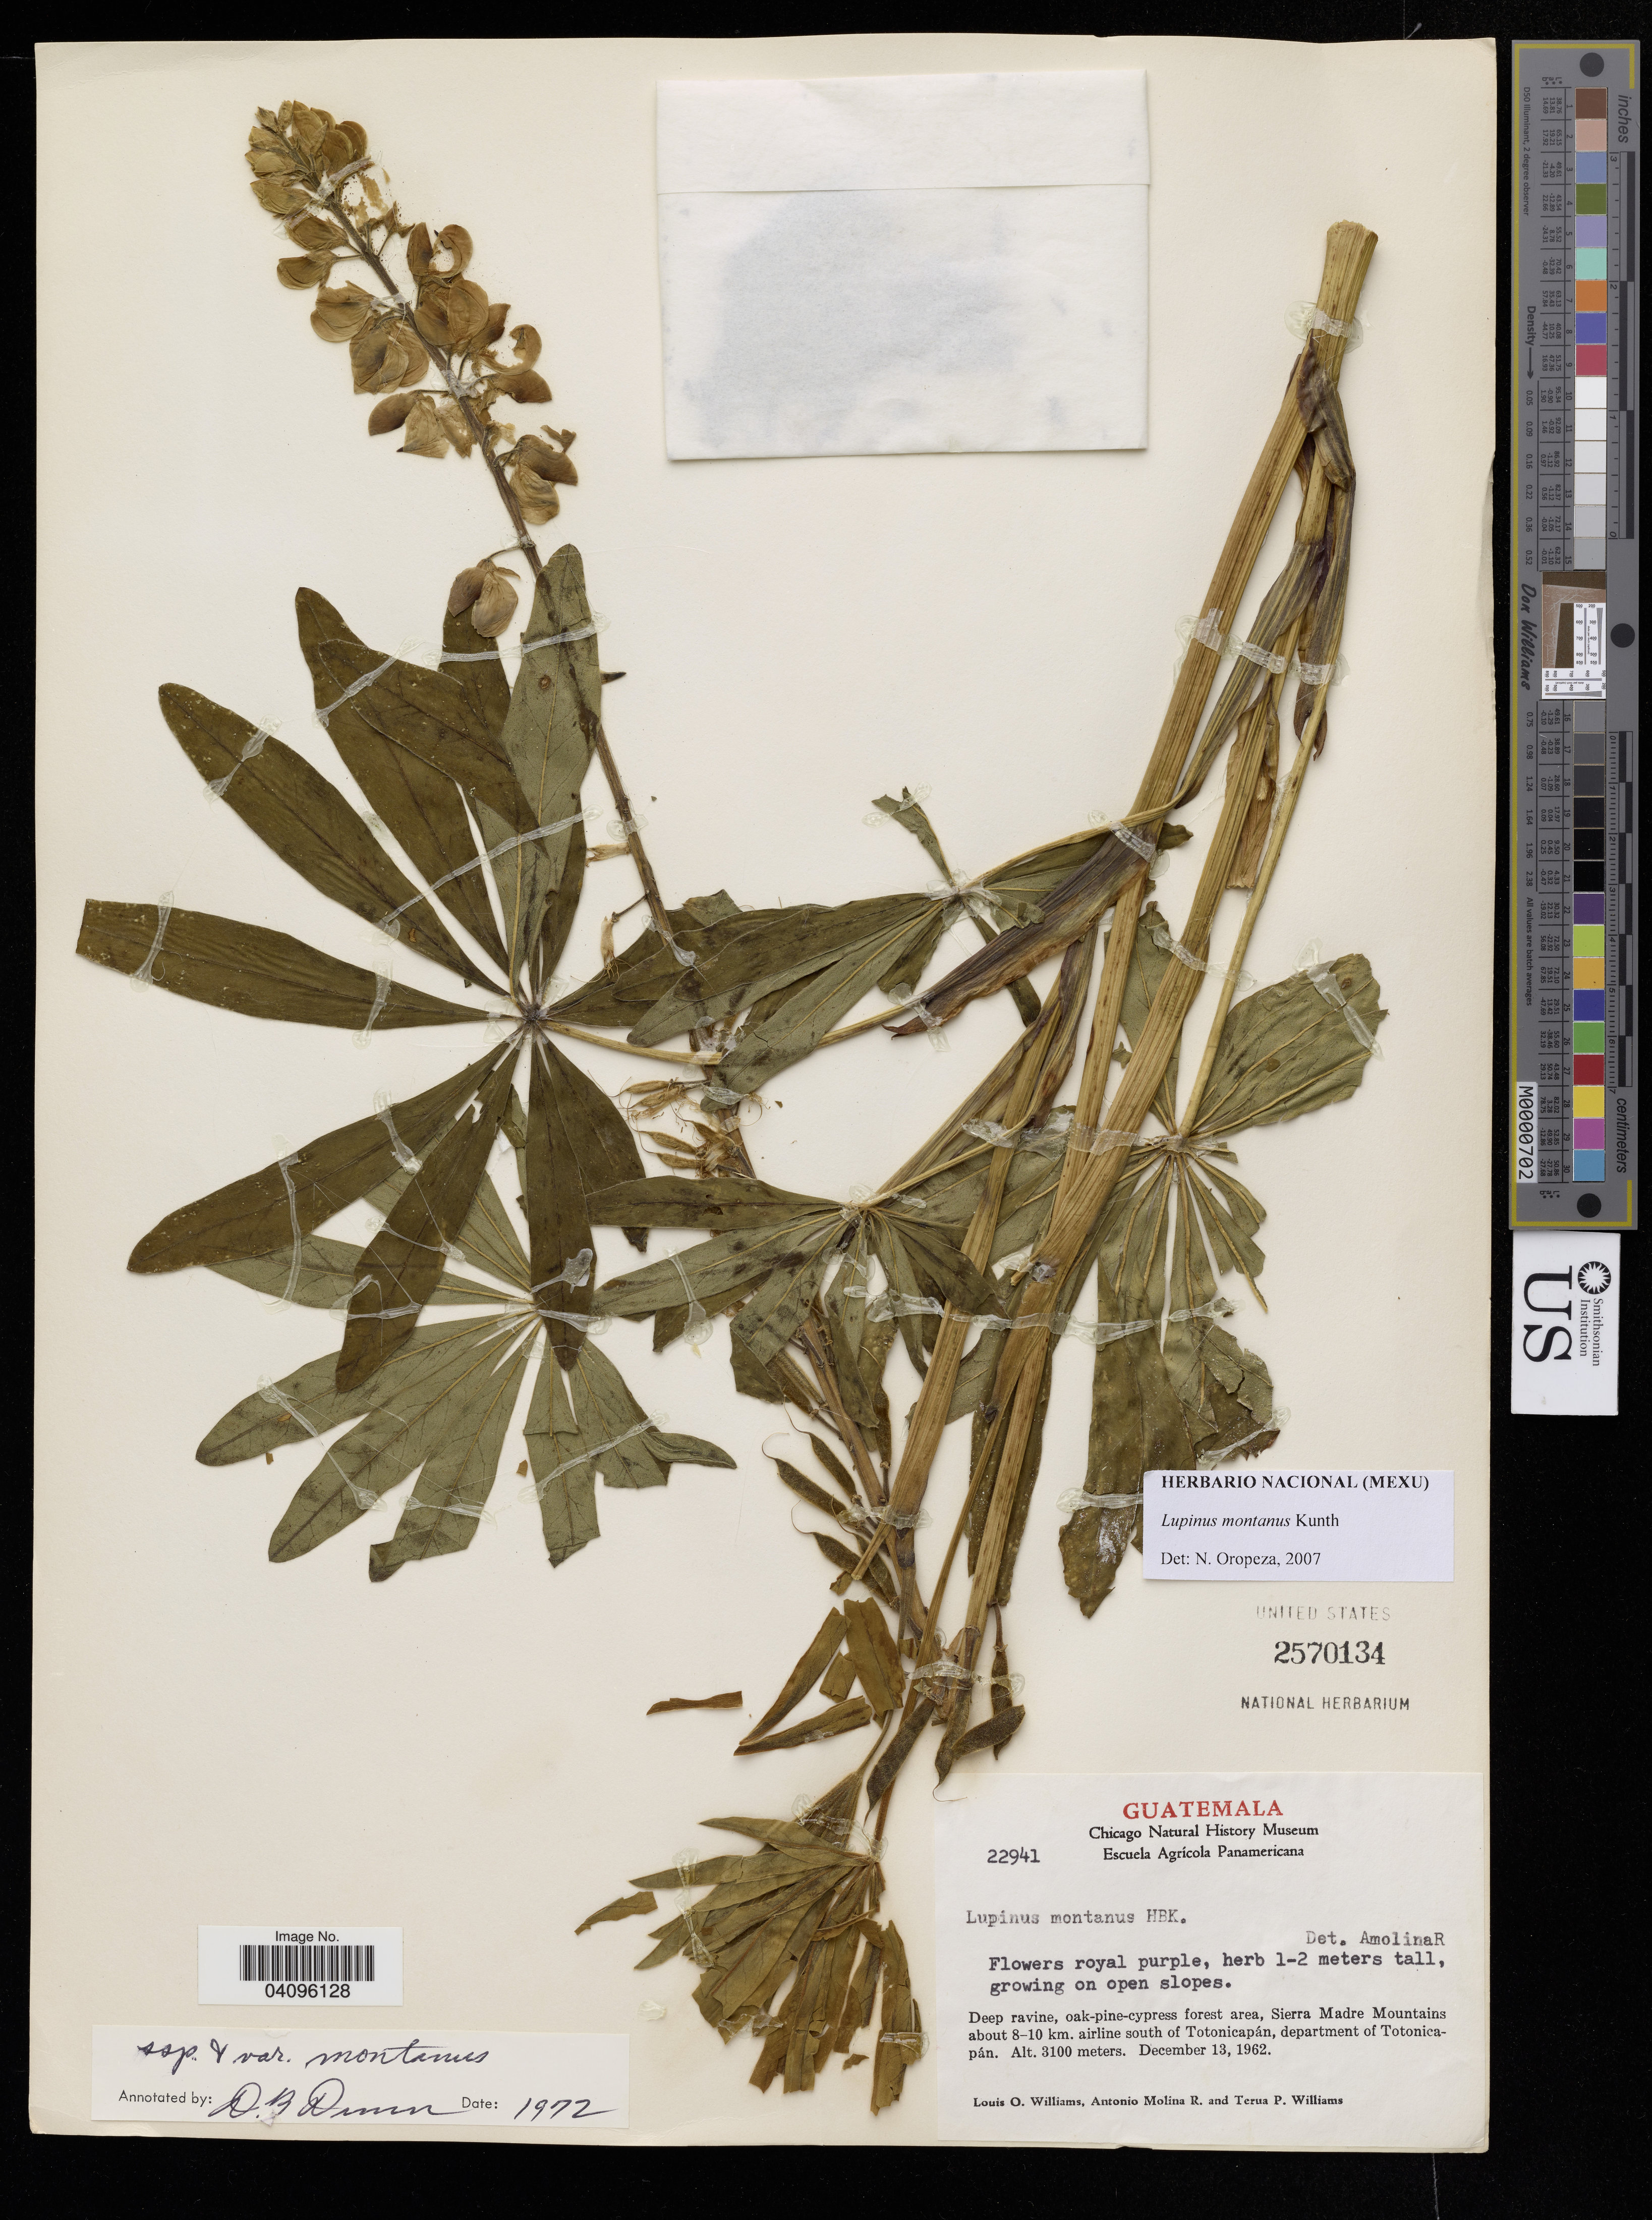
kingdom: Plantae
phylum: Tracheophyta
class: Magnoliopsida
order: Fabales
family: Fabaceae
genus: Lupinus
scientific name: Lupinus montanus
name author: Kunth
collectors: L. Williams, A. Molina R. & T. P. Williams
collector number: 22941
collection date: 1962-12-13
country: Guatemala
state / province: Totonicapan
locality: Deep ravine, oak-pine-cypress forest area, Sierra Madre Mountains about 8-10 km. airline south of Totonicapán.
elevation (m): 3100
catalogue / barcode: US 2570134